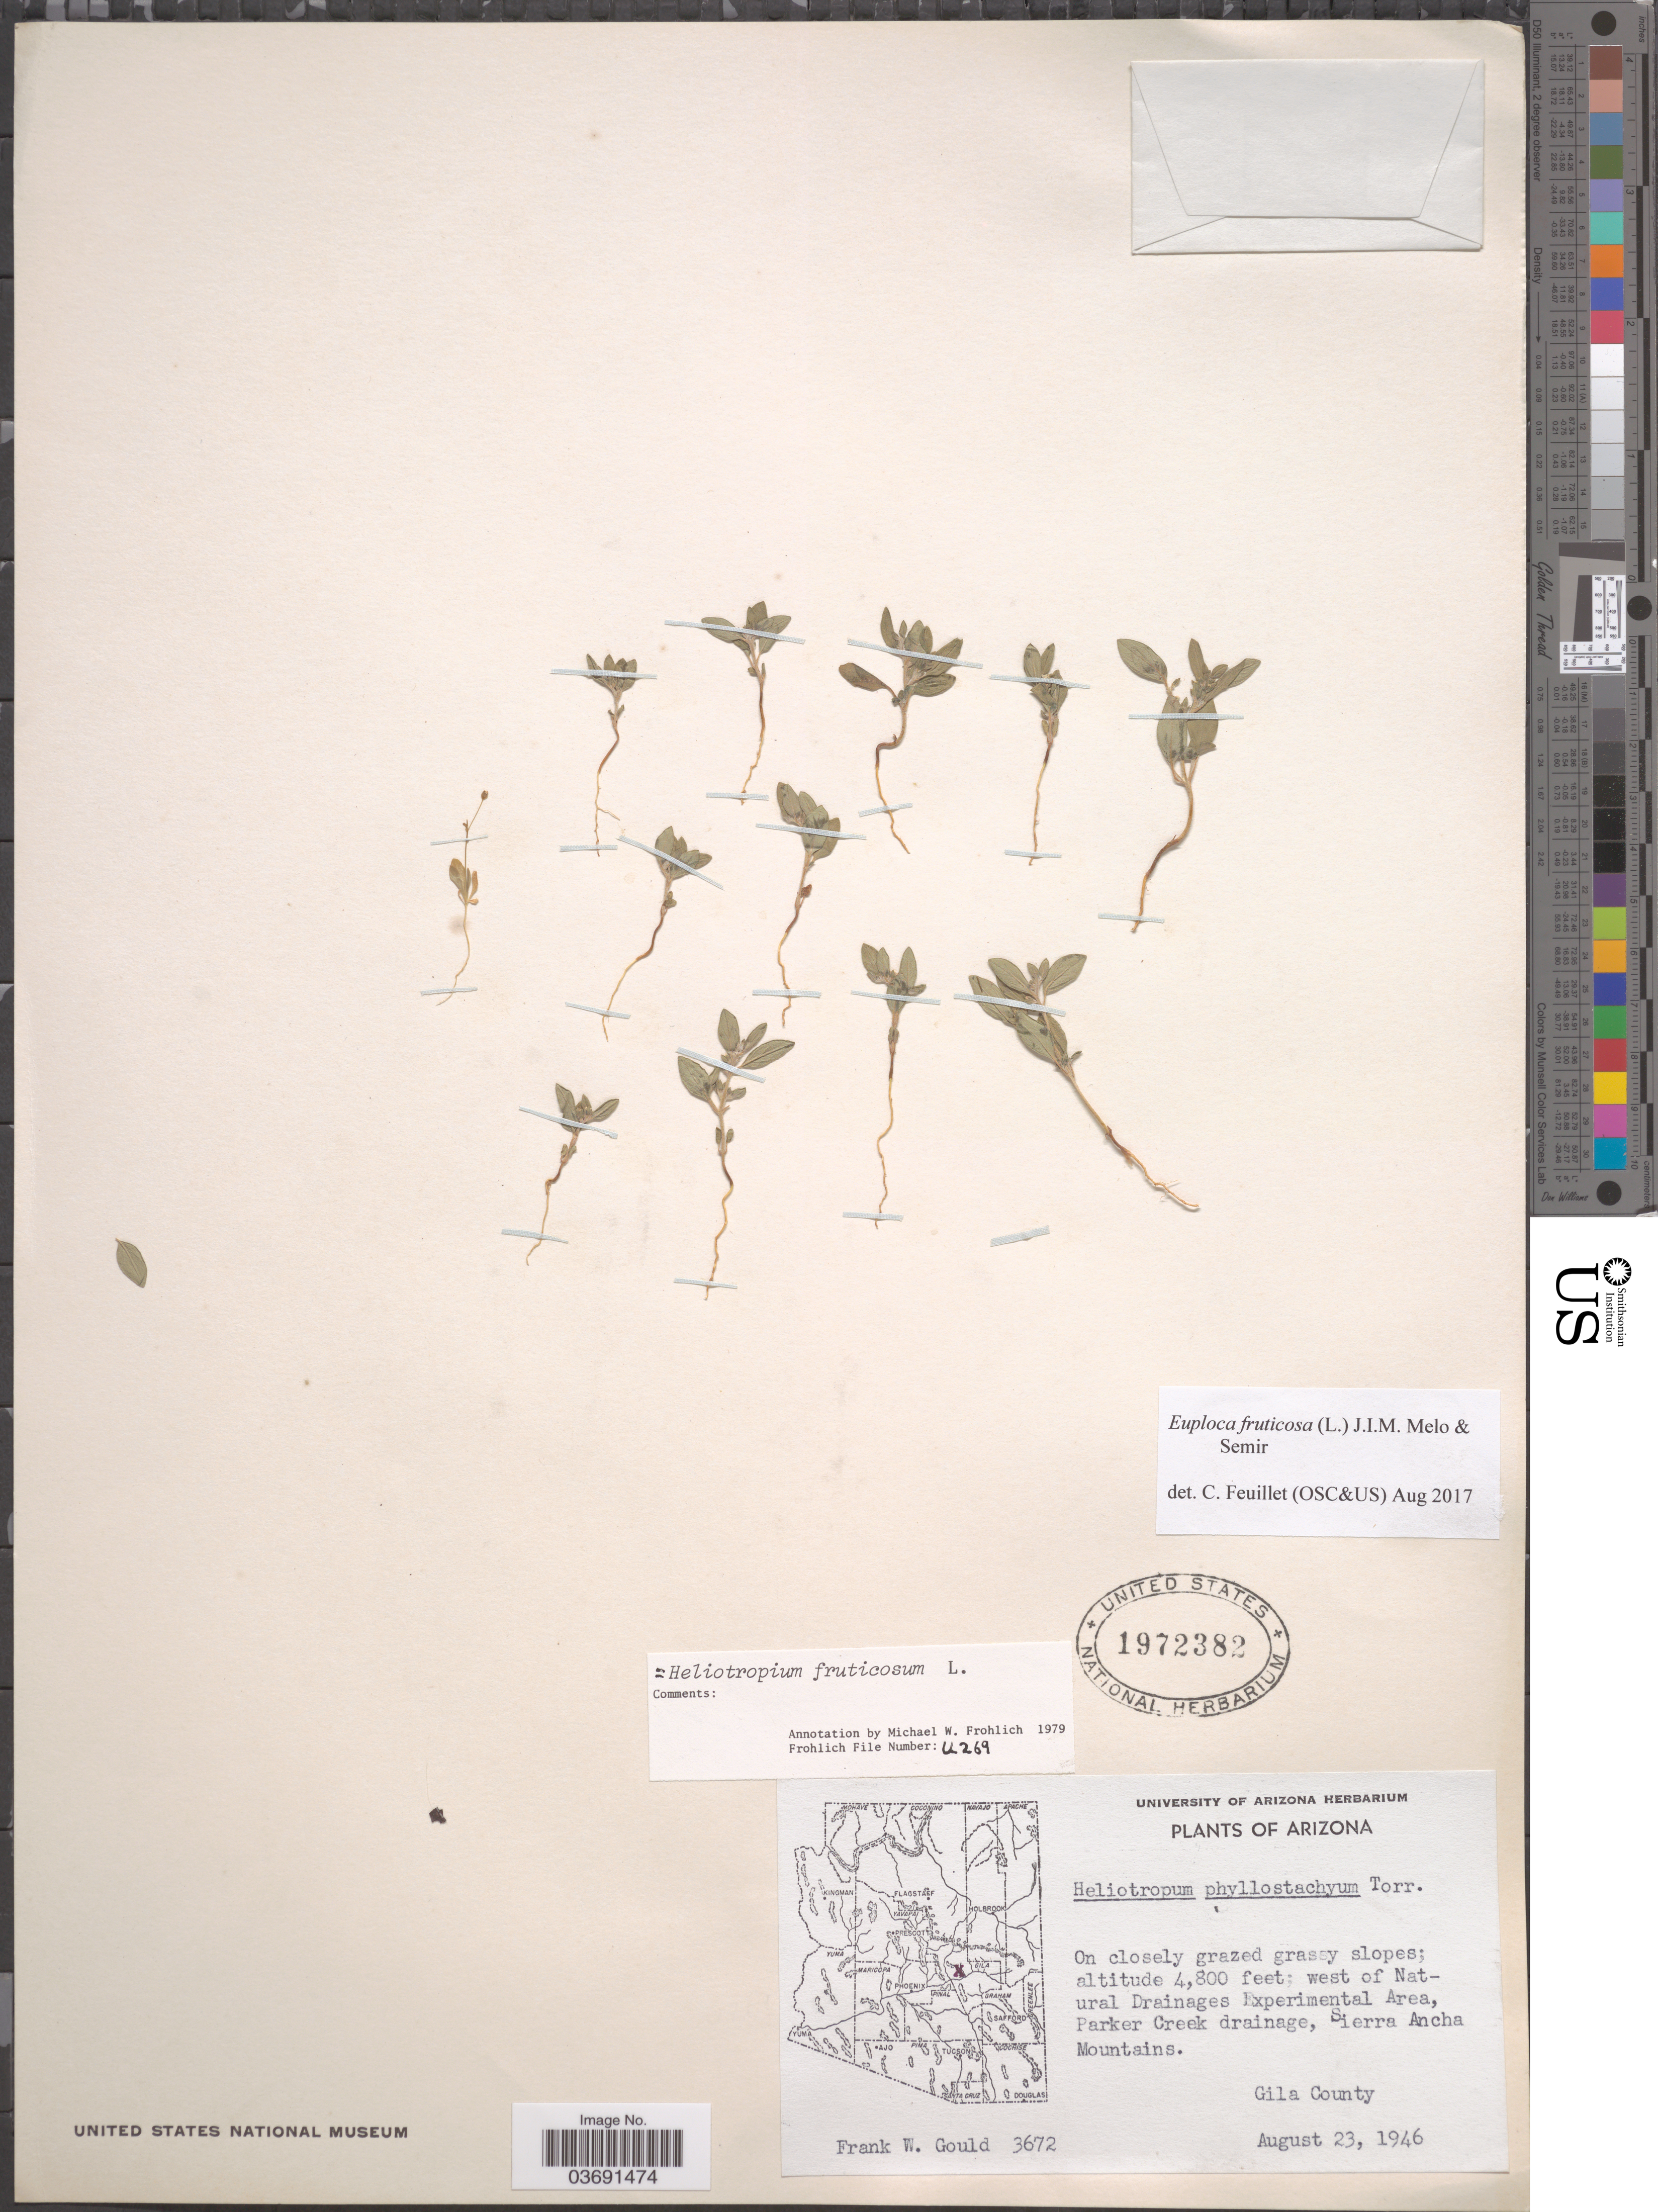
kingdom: Plantae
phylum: Tracheophyta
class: Magnoliopsida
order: Boraginales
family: Heliotropiaceae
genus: Euploca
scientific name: Euploca fruticosa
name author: (L.) J.I.M. Melo & Semir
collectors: F. W. Gould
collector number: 3672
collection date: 1946-08-23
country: United States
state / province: Arizona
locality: West of Natural Drainages Experimental Area, Parker Creek drainage, Sierra Ancha Mountains. Gila County.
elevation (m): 1463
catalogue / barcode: US 1972382